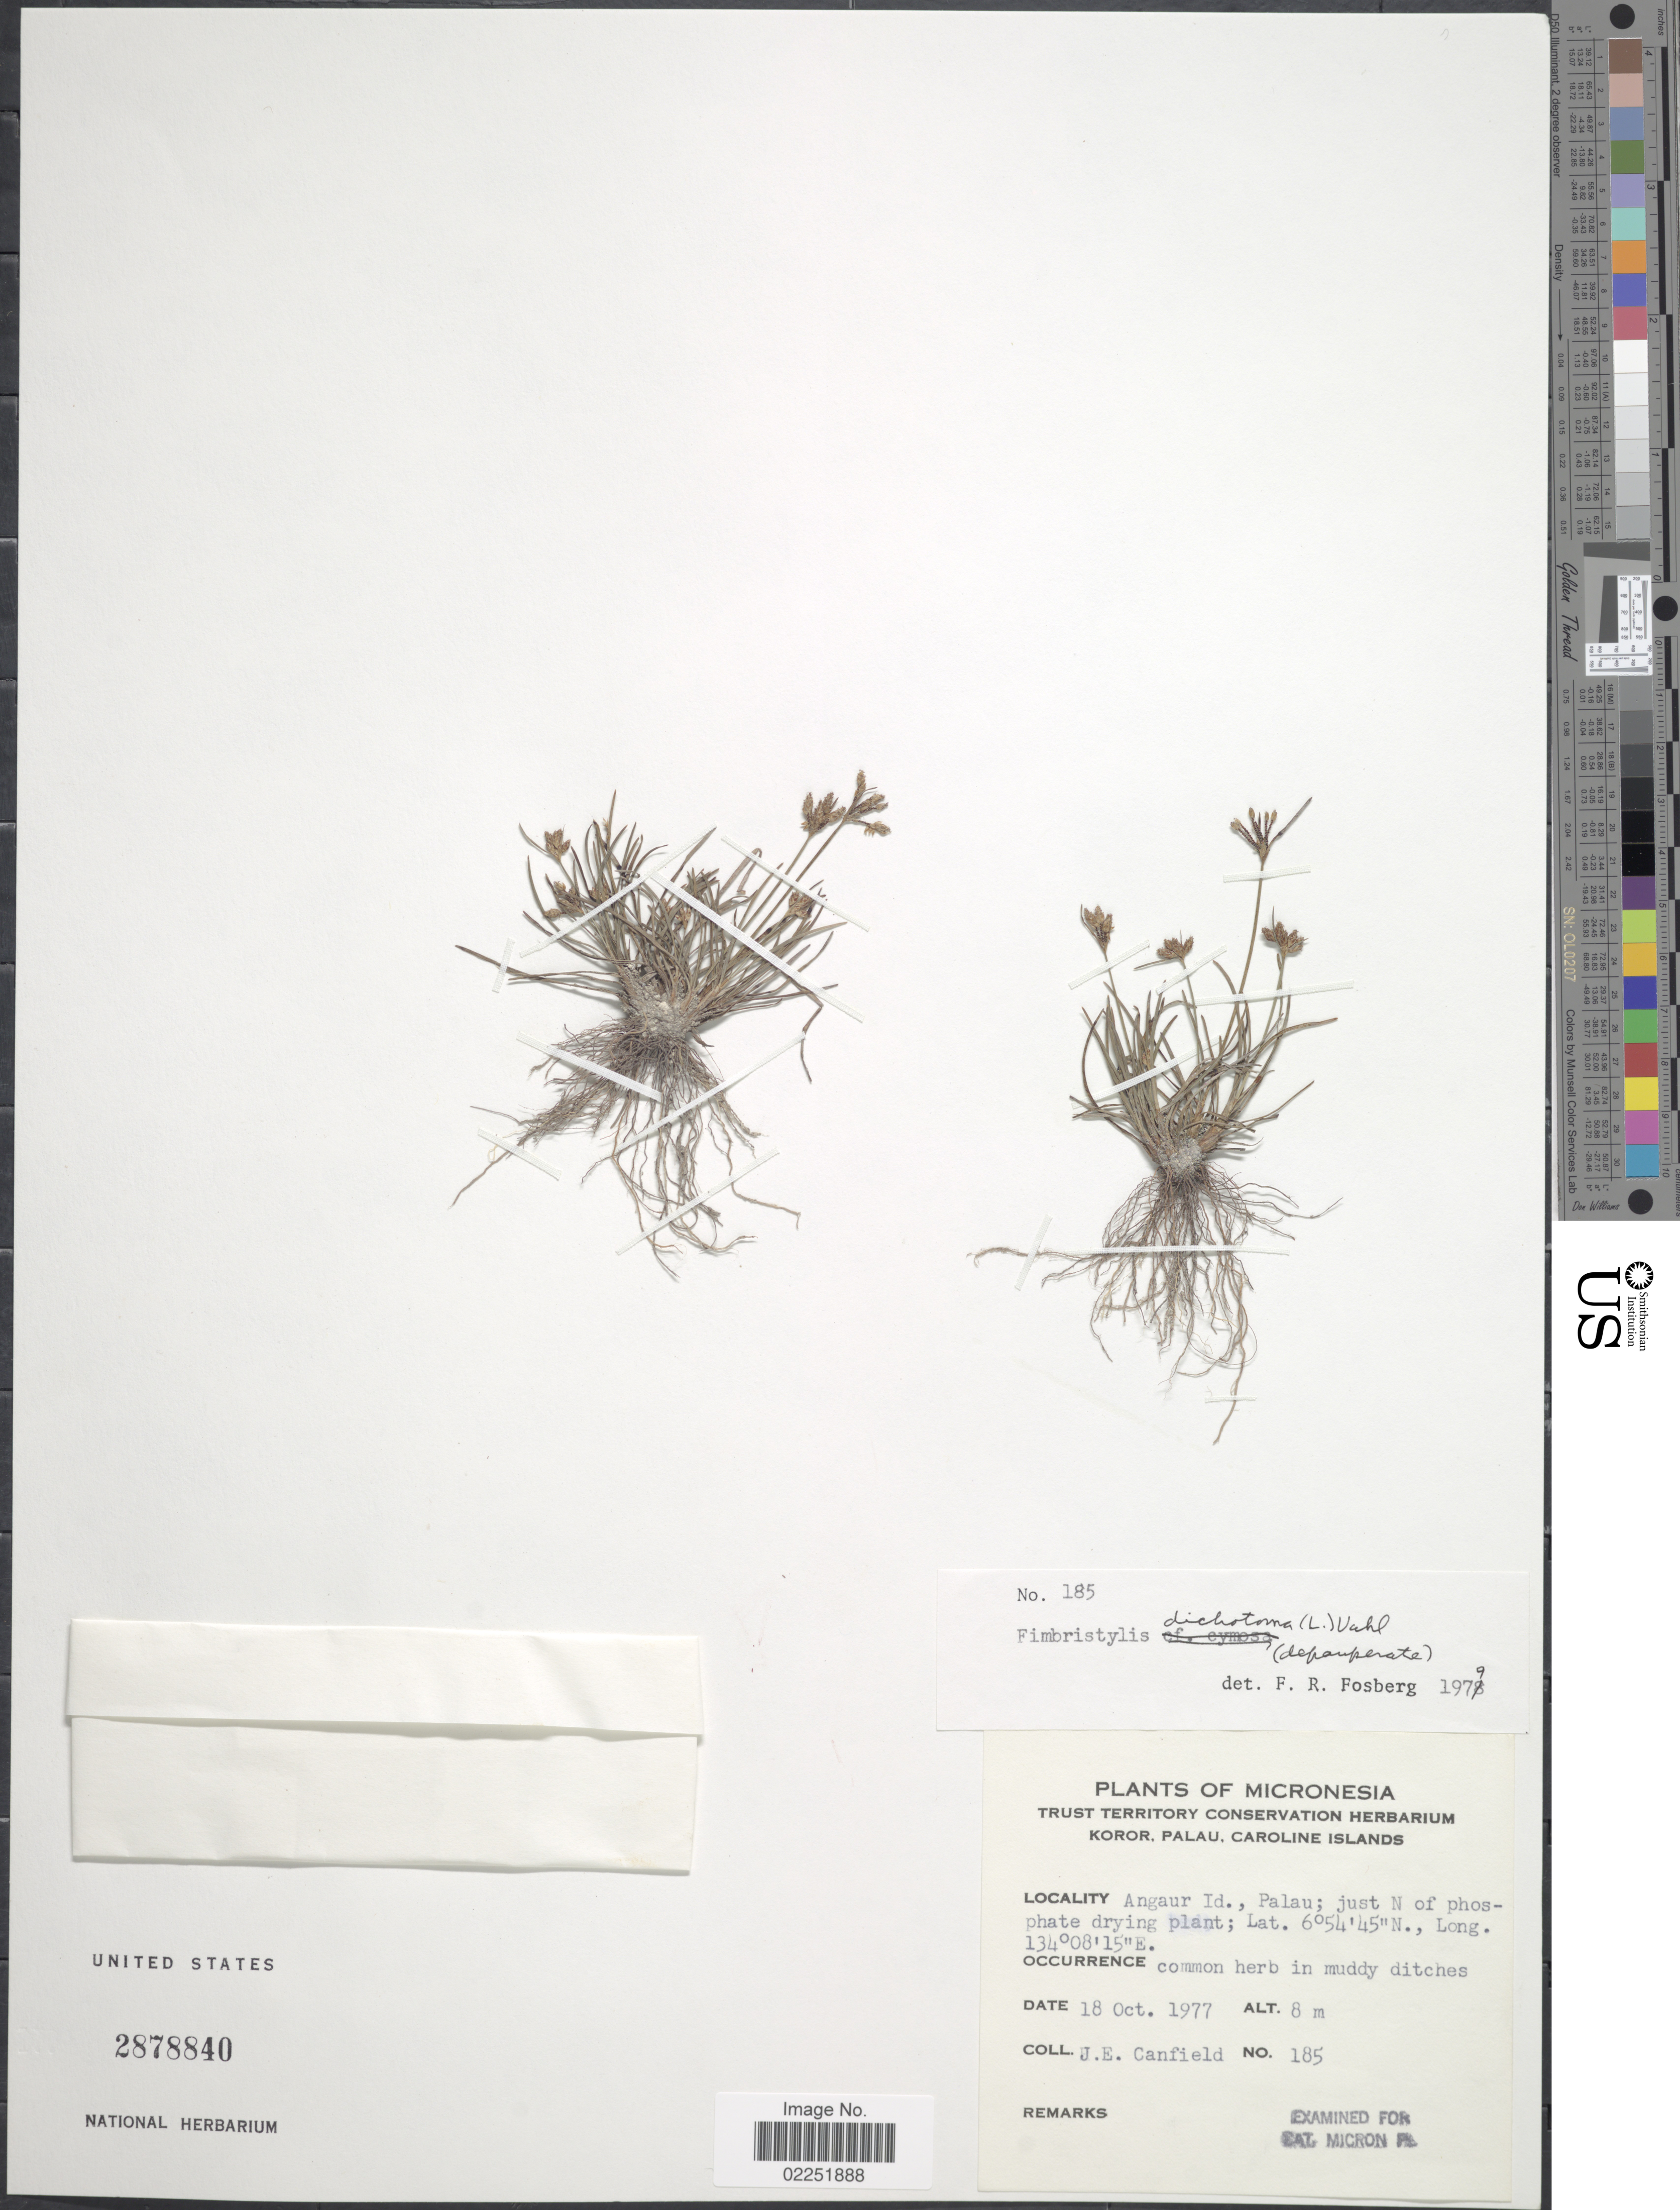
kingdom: Plantae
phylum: Tracheophyta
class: Liliopsida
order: Poales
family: Cyperaceae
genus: Fimbristylis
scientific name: Fimbristylis dichotoma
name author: (L.) Vahl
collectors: J. E. Canfield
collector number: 185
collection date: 1977-10-18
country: Micronesia, Federated States of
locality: Angaur Id., Palau; just N of phosphate drying plant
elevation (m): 8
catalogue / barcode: US 2878840